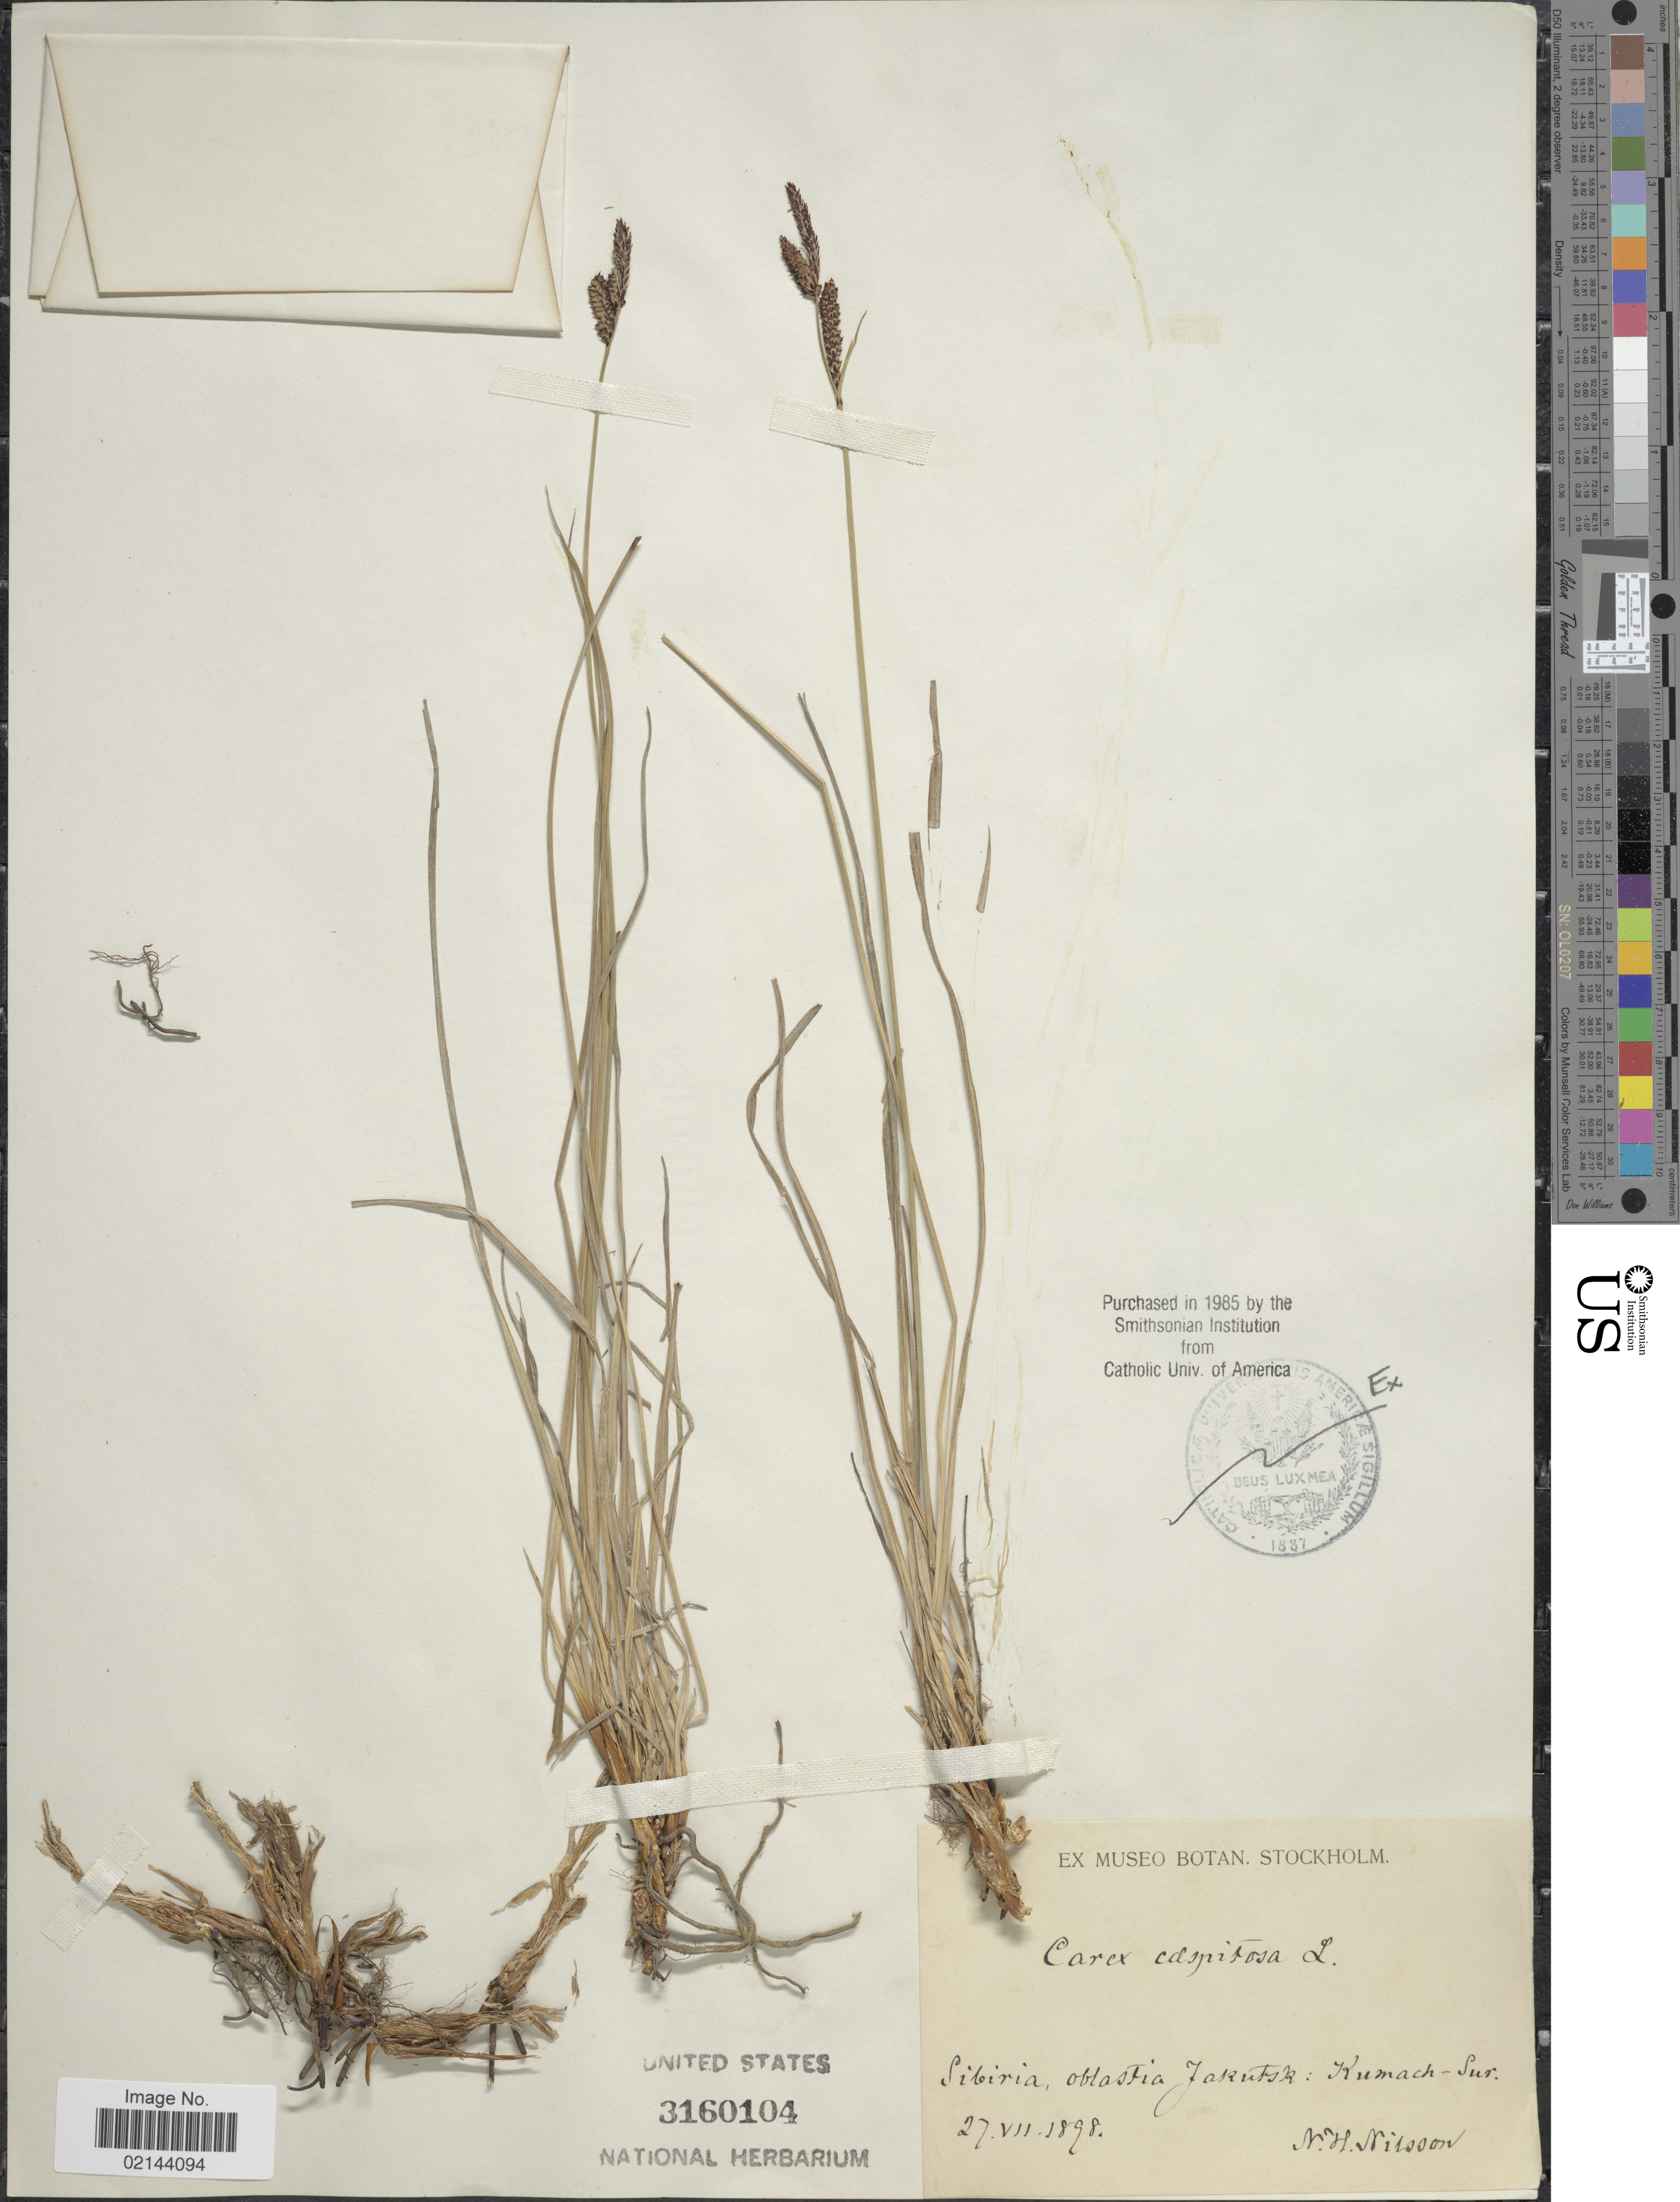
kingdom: Plantae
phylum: Tracheophyta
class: Liliopsida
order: Poales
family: Cyperaceae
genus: Carex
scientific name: Carex cespitosa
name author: L.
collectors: N. H. Nilsson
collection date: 1898-07-27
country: Russian Federation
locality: Sibiria, oblastia Jakutsk: Kumach-Sur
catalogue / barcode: US 3160104